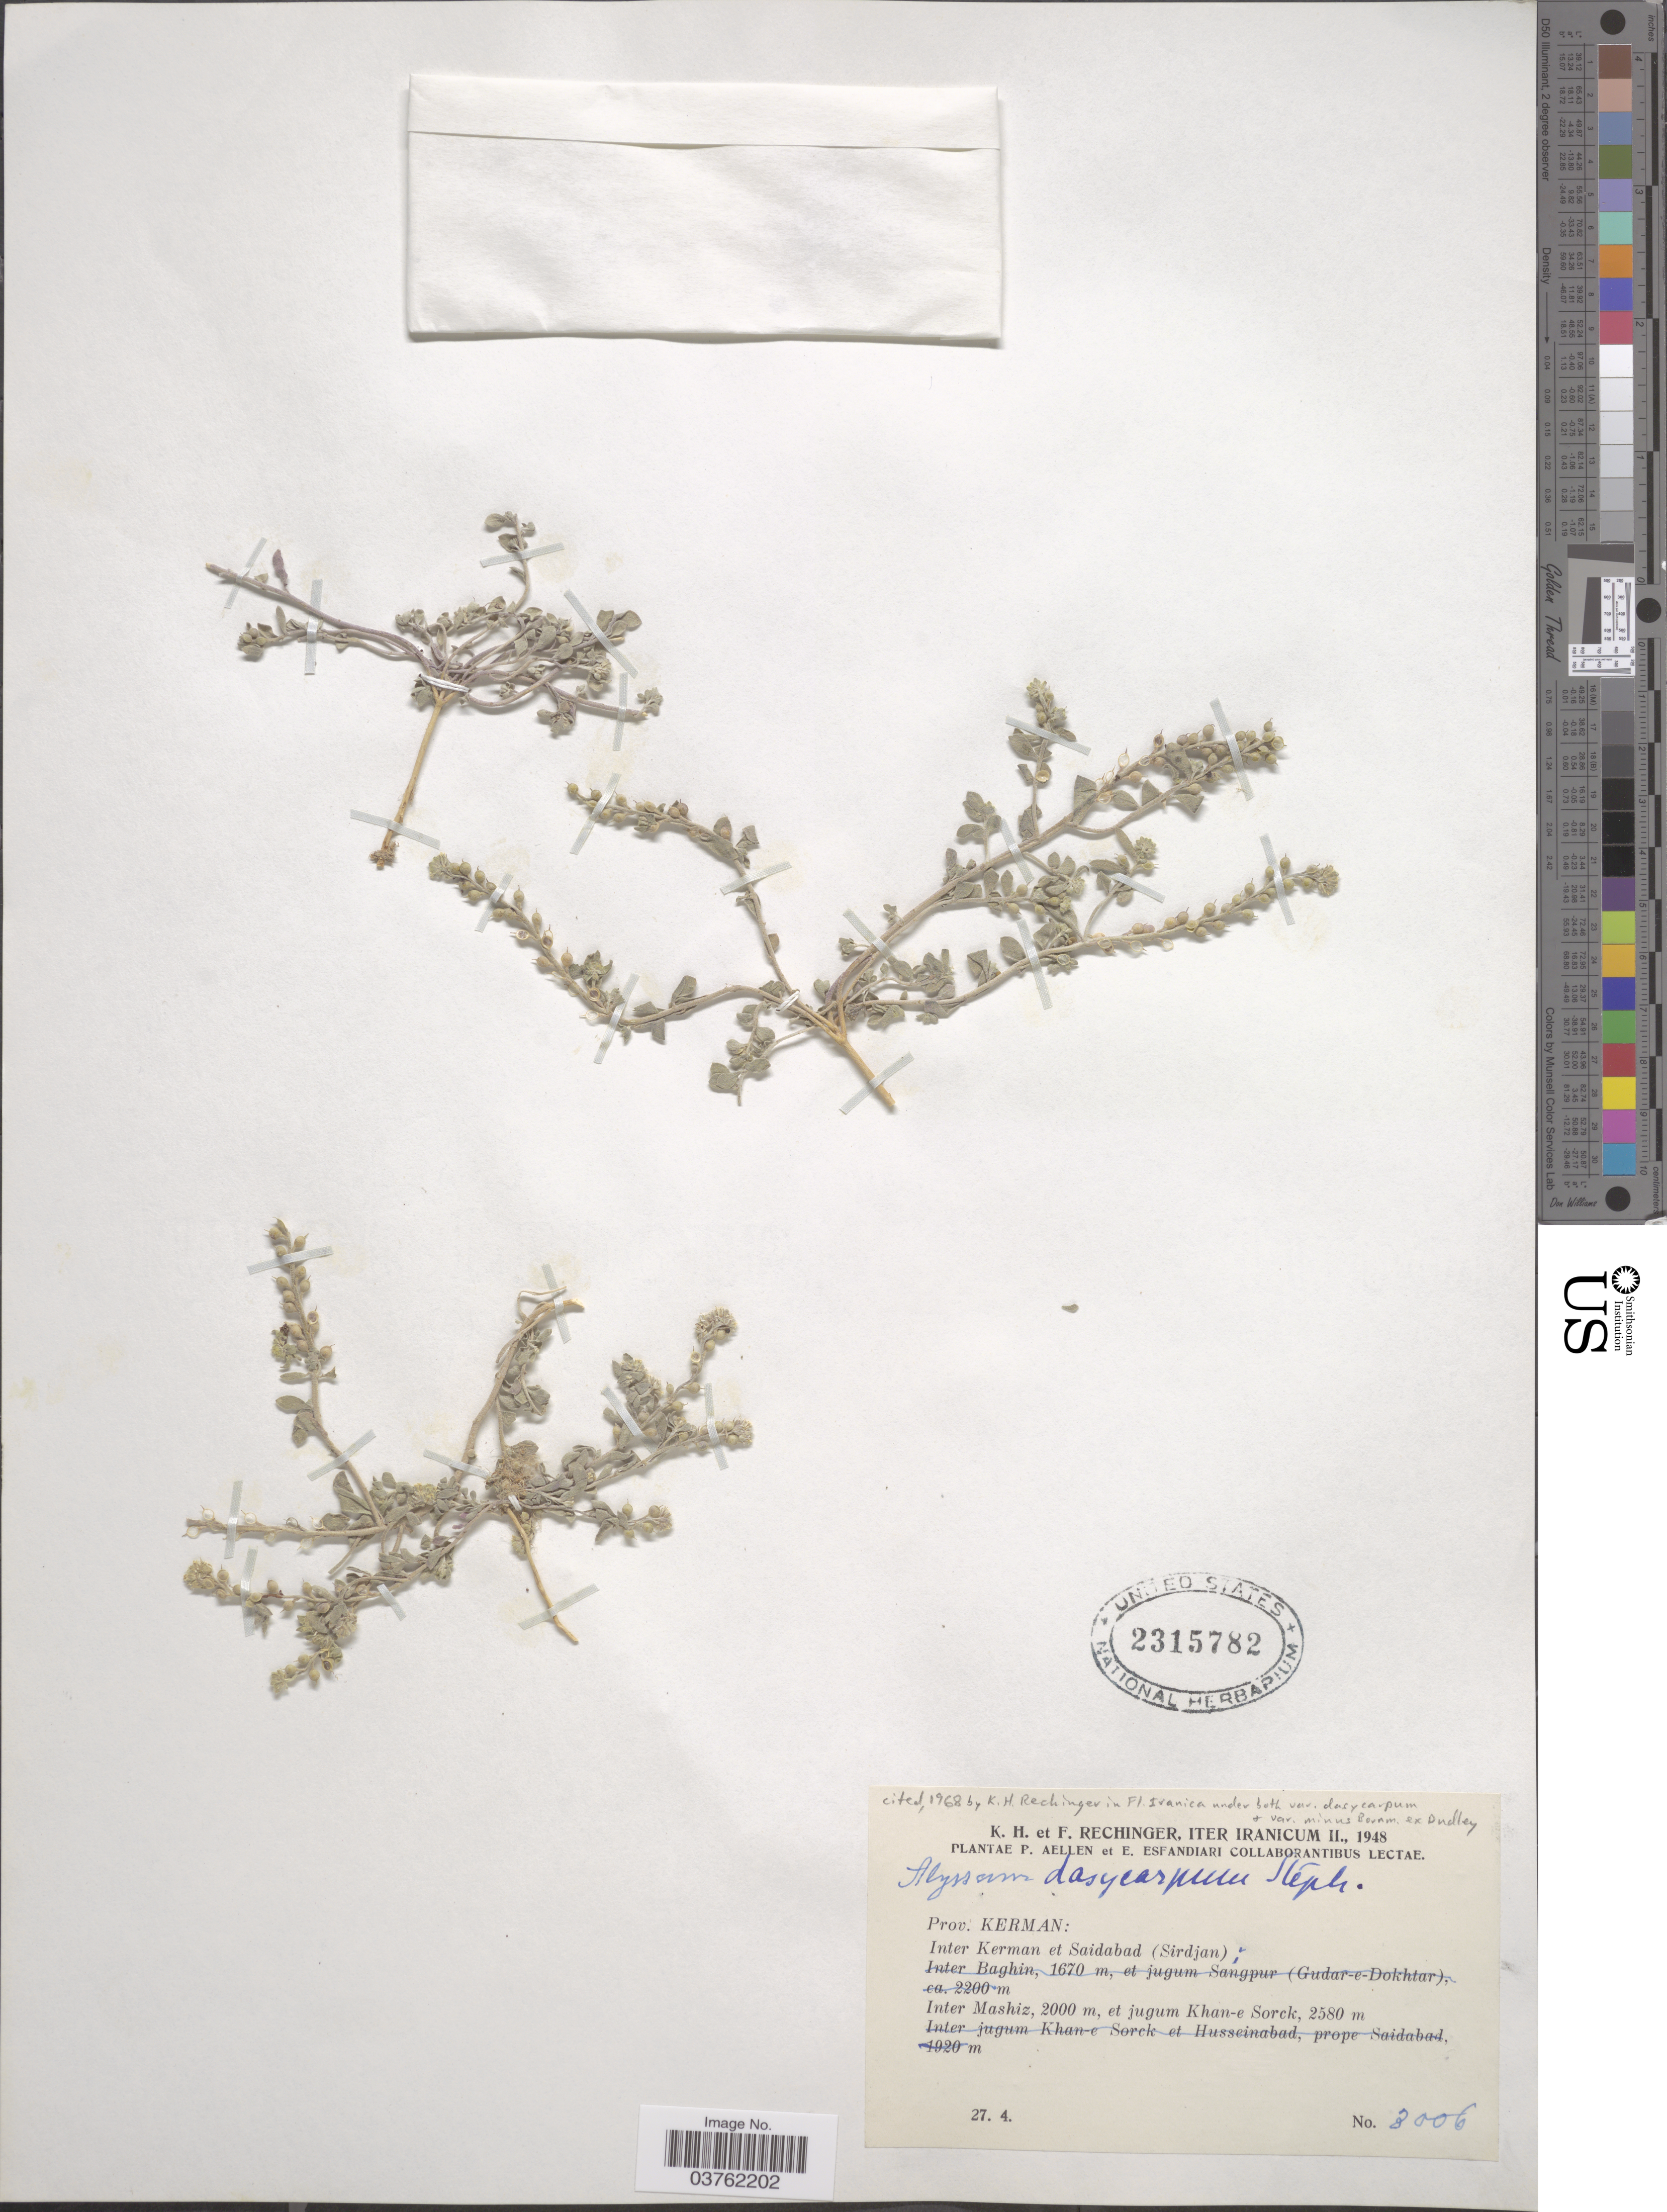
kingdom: Plantae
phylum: Tracheophyta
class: Magnoliopsida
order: Brassicales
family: Brassicaceae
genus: Alyssum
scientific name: Alyssum dasycarpum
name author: Stephan ex Willd.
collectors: K. H. Rechinger & F. Rechinger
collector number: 3006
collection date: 1948-04-27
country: Iran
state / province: Kerman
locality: Iter Iranicum II. Inter Kerman et Saidabad (Sirdjan); Inter Mashiz, et jugum Khan-e Sorck.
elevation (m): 2000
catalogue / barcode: US 2315782